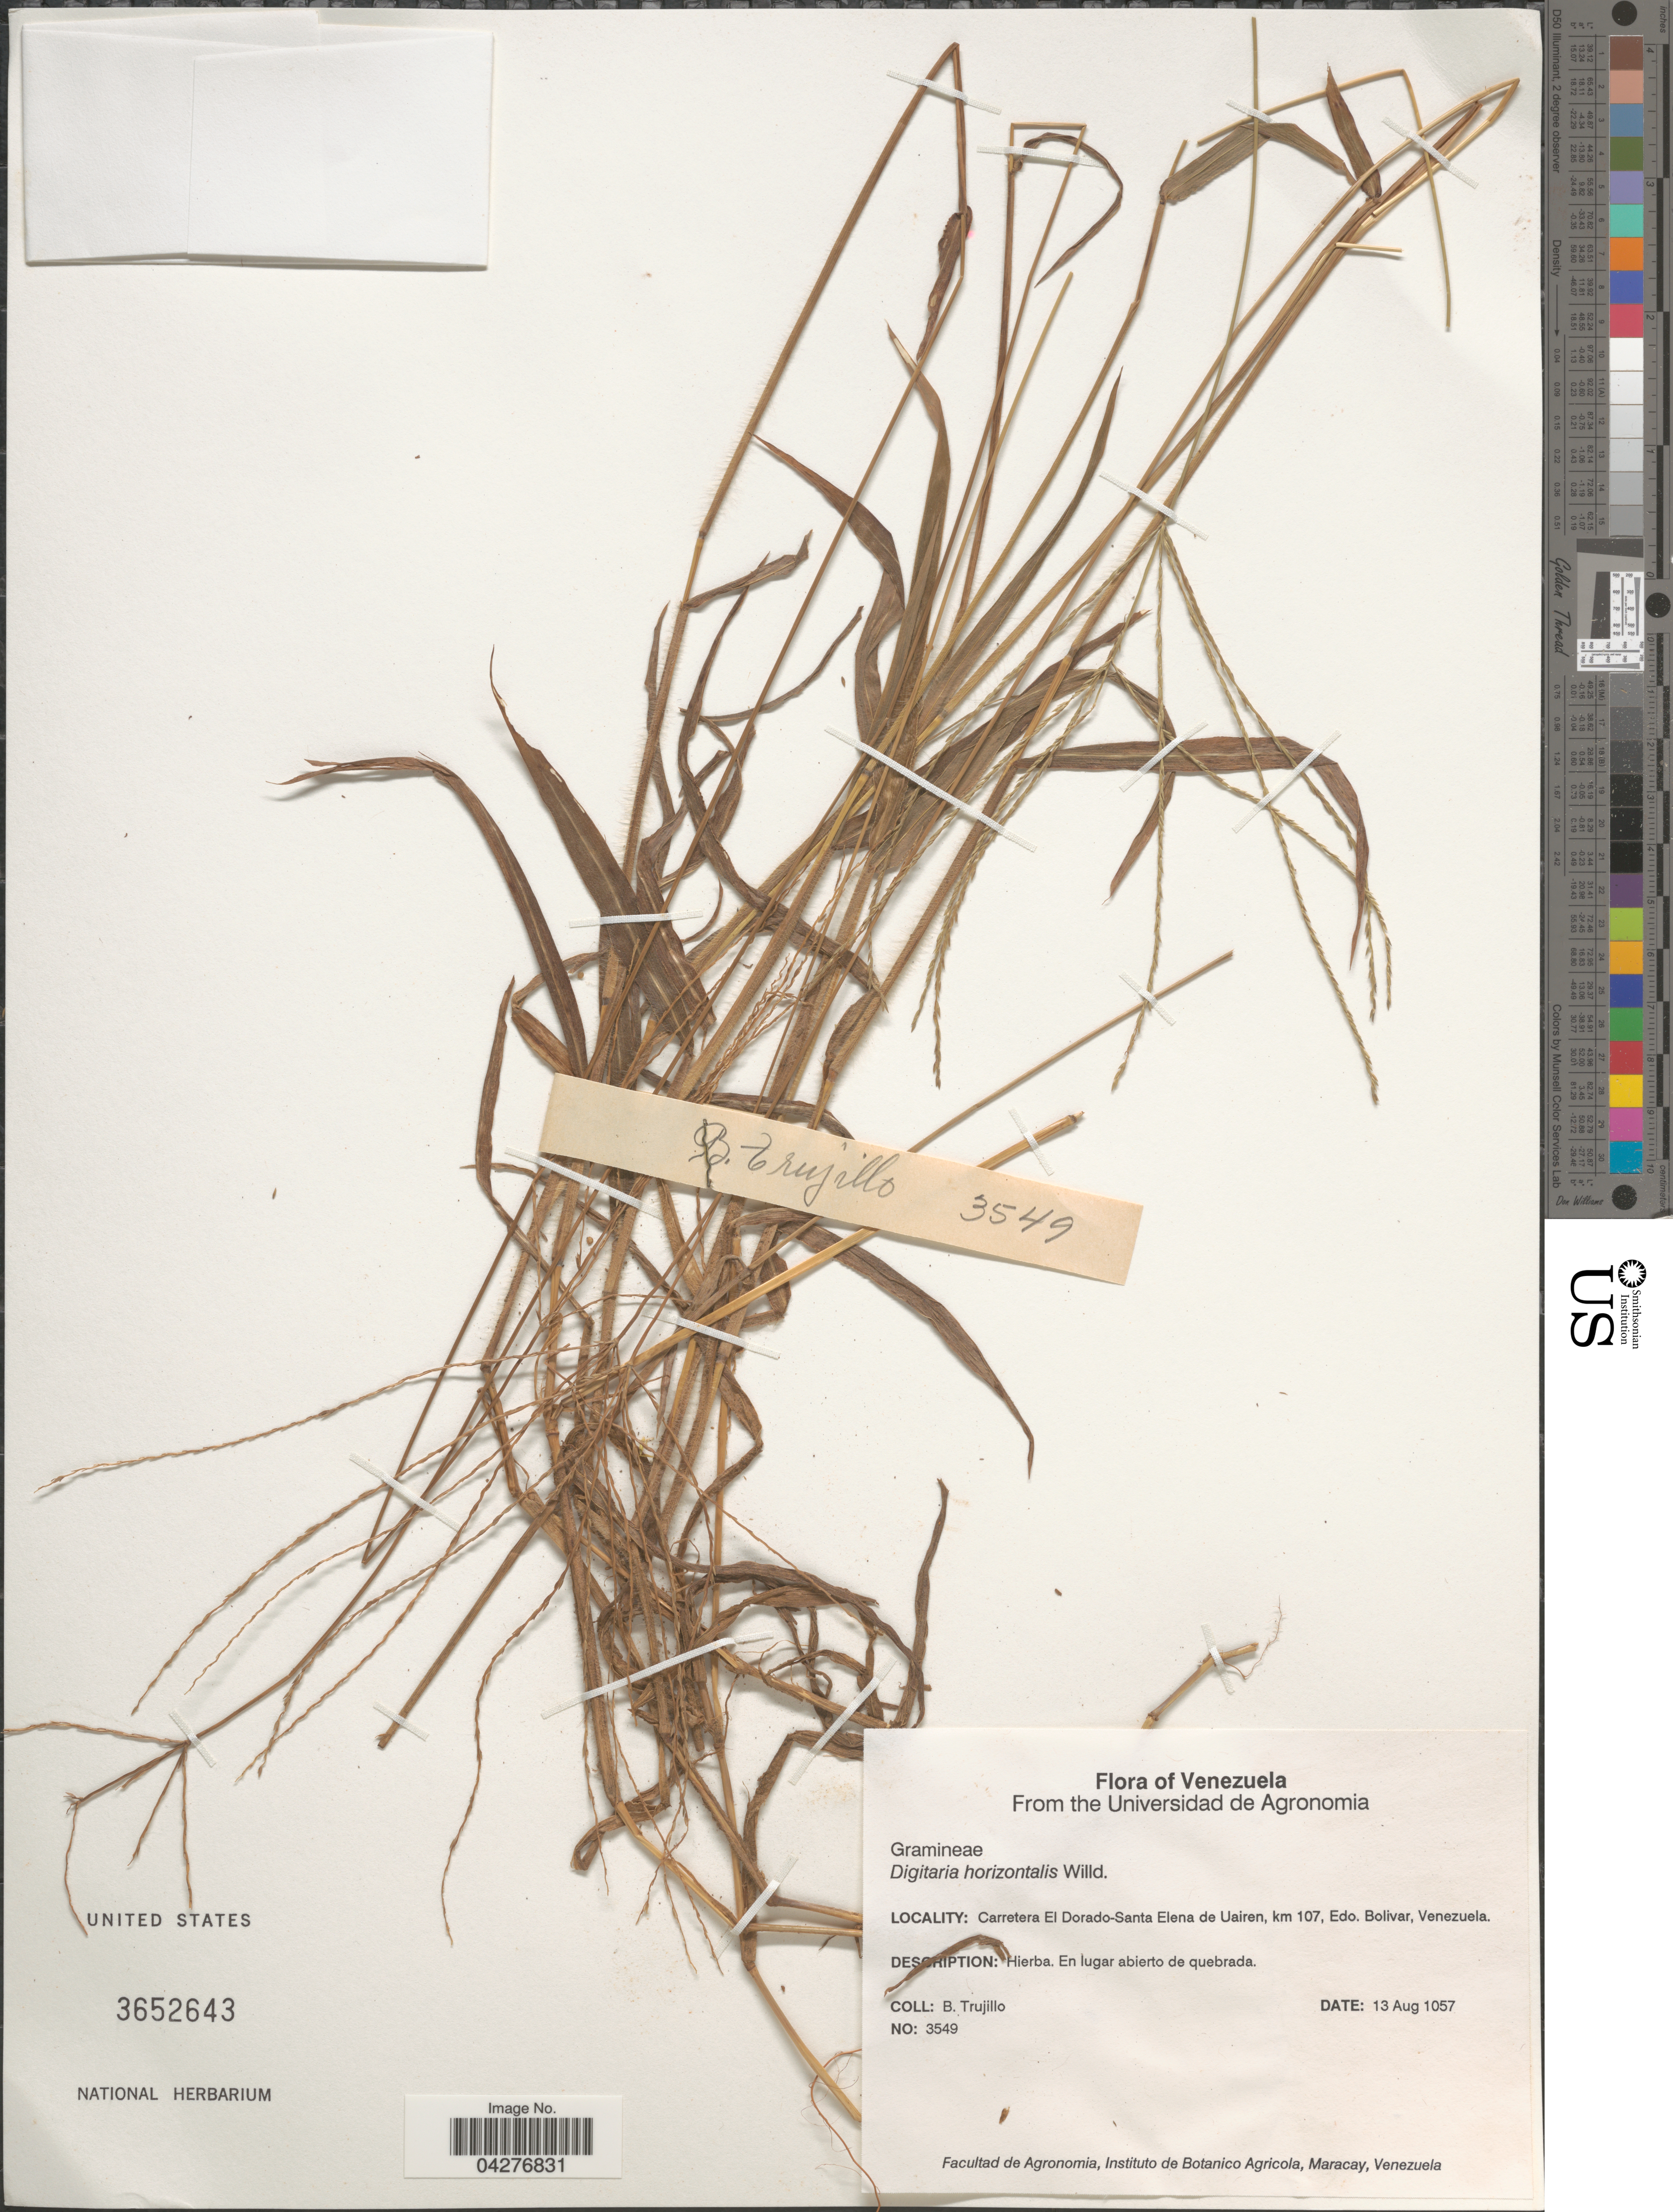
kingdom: Plantae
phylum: Tracheophyta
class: Liliopsida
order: Poales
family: Poaceae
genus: Digitaria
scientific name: Digitaria horizontalis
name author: Willd.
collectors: B. Trujillo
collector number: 3549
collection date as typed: Transcribed d/m/y: 13/8/1057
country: Venezuela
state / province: Bolivar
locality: Carretera El Dorado-Santa Elena de Uairen, km 107, Edo. Bolivar. En lugar abierto de quebrada.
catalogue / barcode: US 3652643